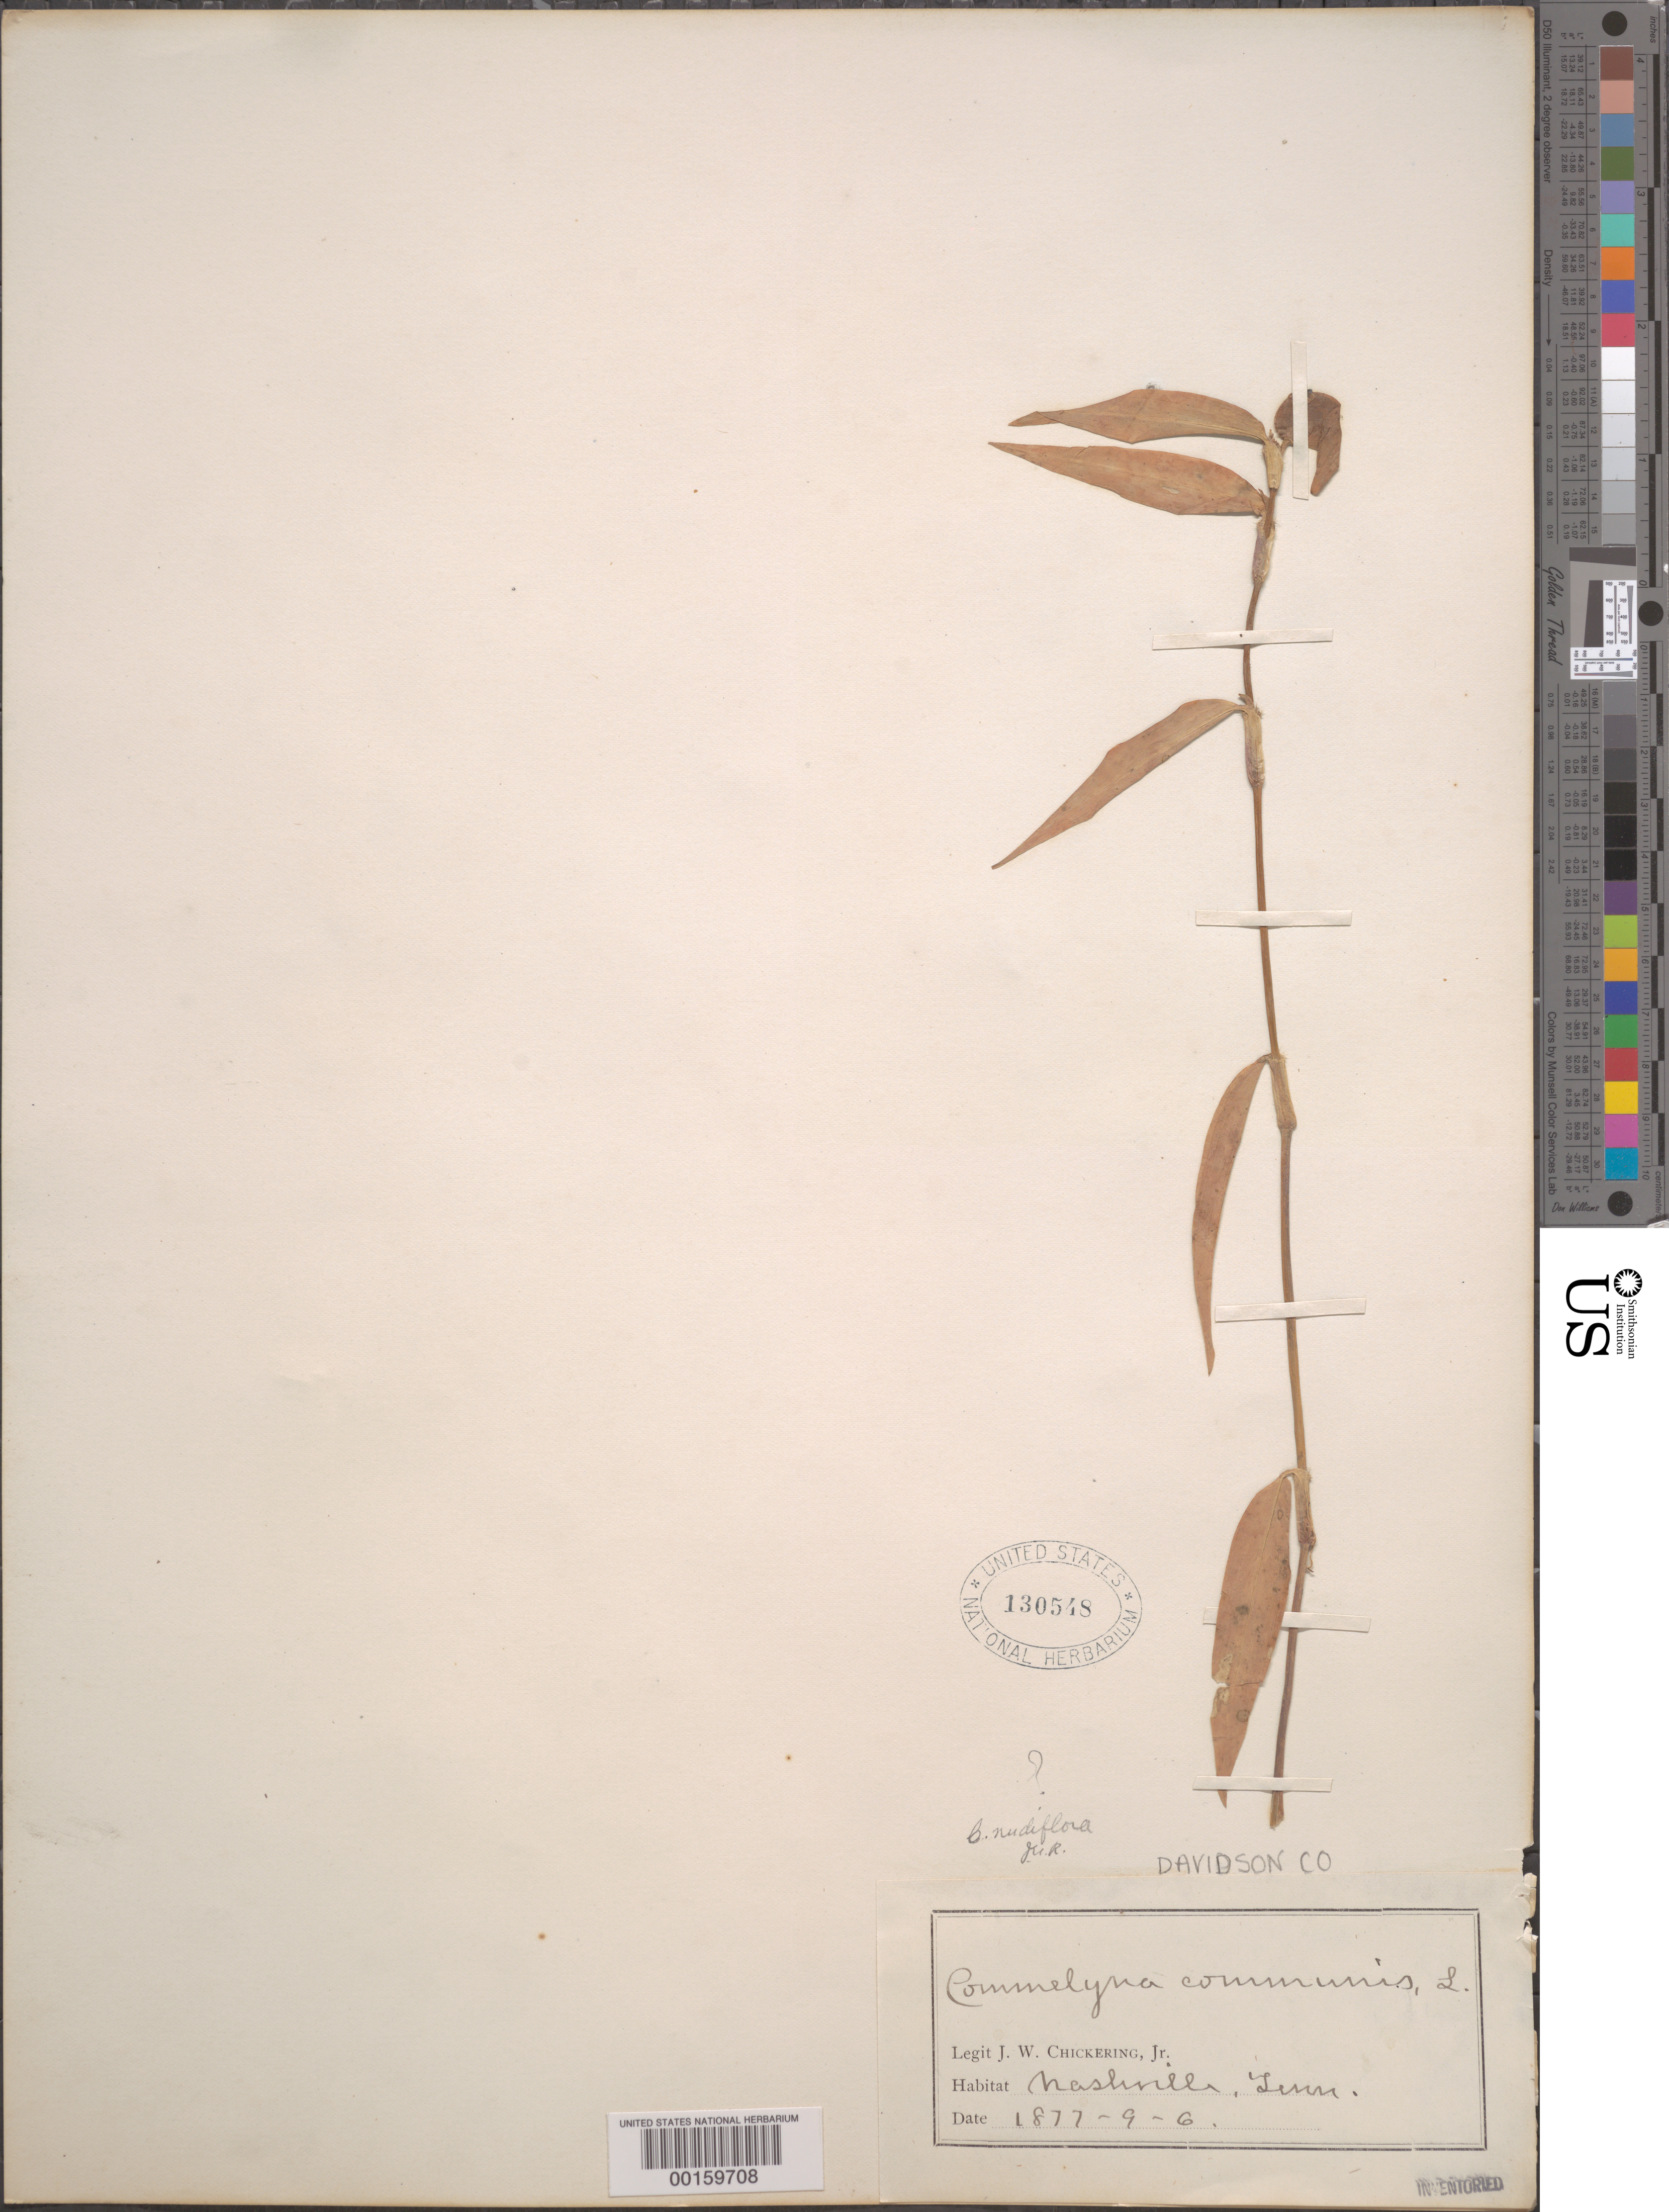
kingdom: Plantae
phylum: Tracheophyta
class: Liliopsida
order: Commelinales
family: Commelinaceae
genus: Commelina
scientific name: Commelina diffusa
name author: Burm. f.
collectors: J. W. Chickering Jr.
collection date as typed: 06 Sep 1877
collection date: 1877-09-06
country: United States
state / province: Tennessee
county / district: Davidson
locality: Nashville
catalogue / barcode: US 130548